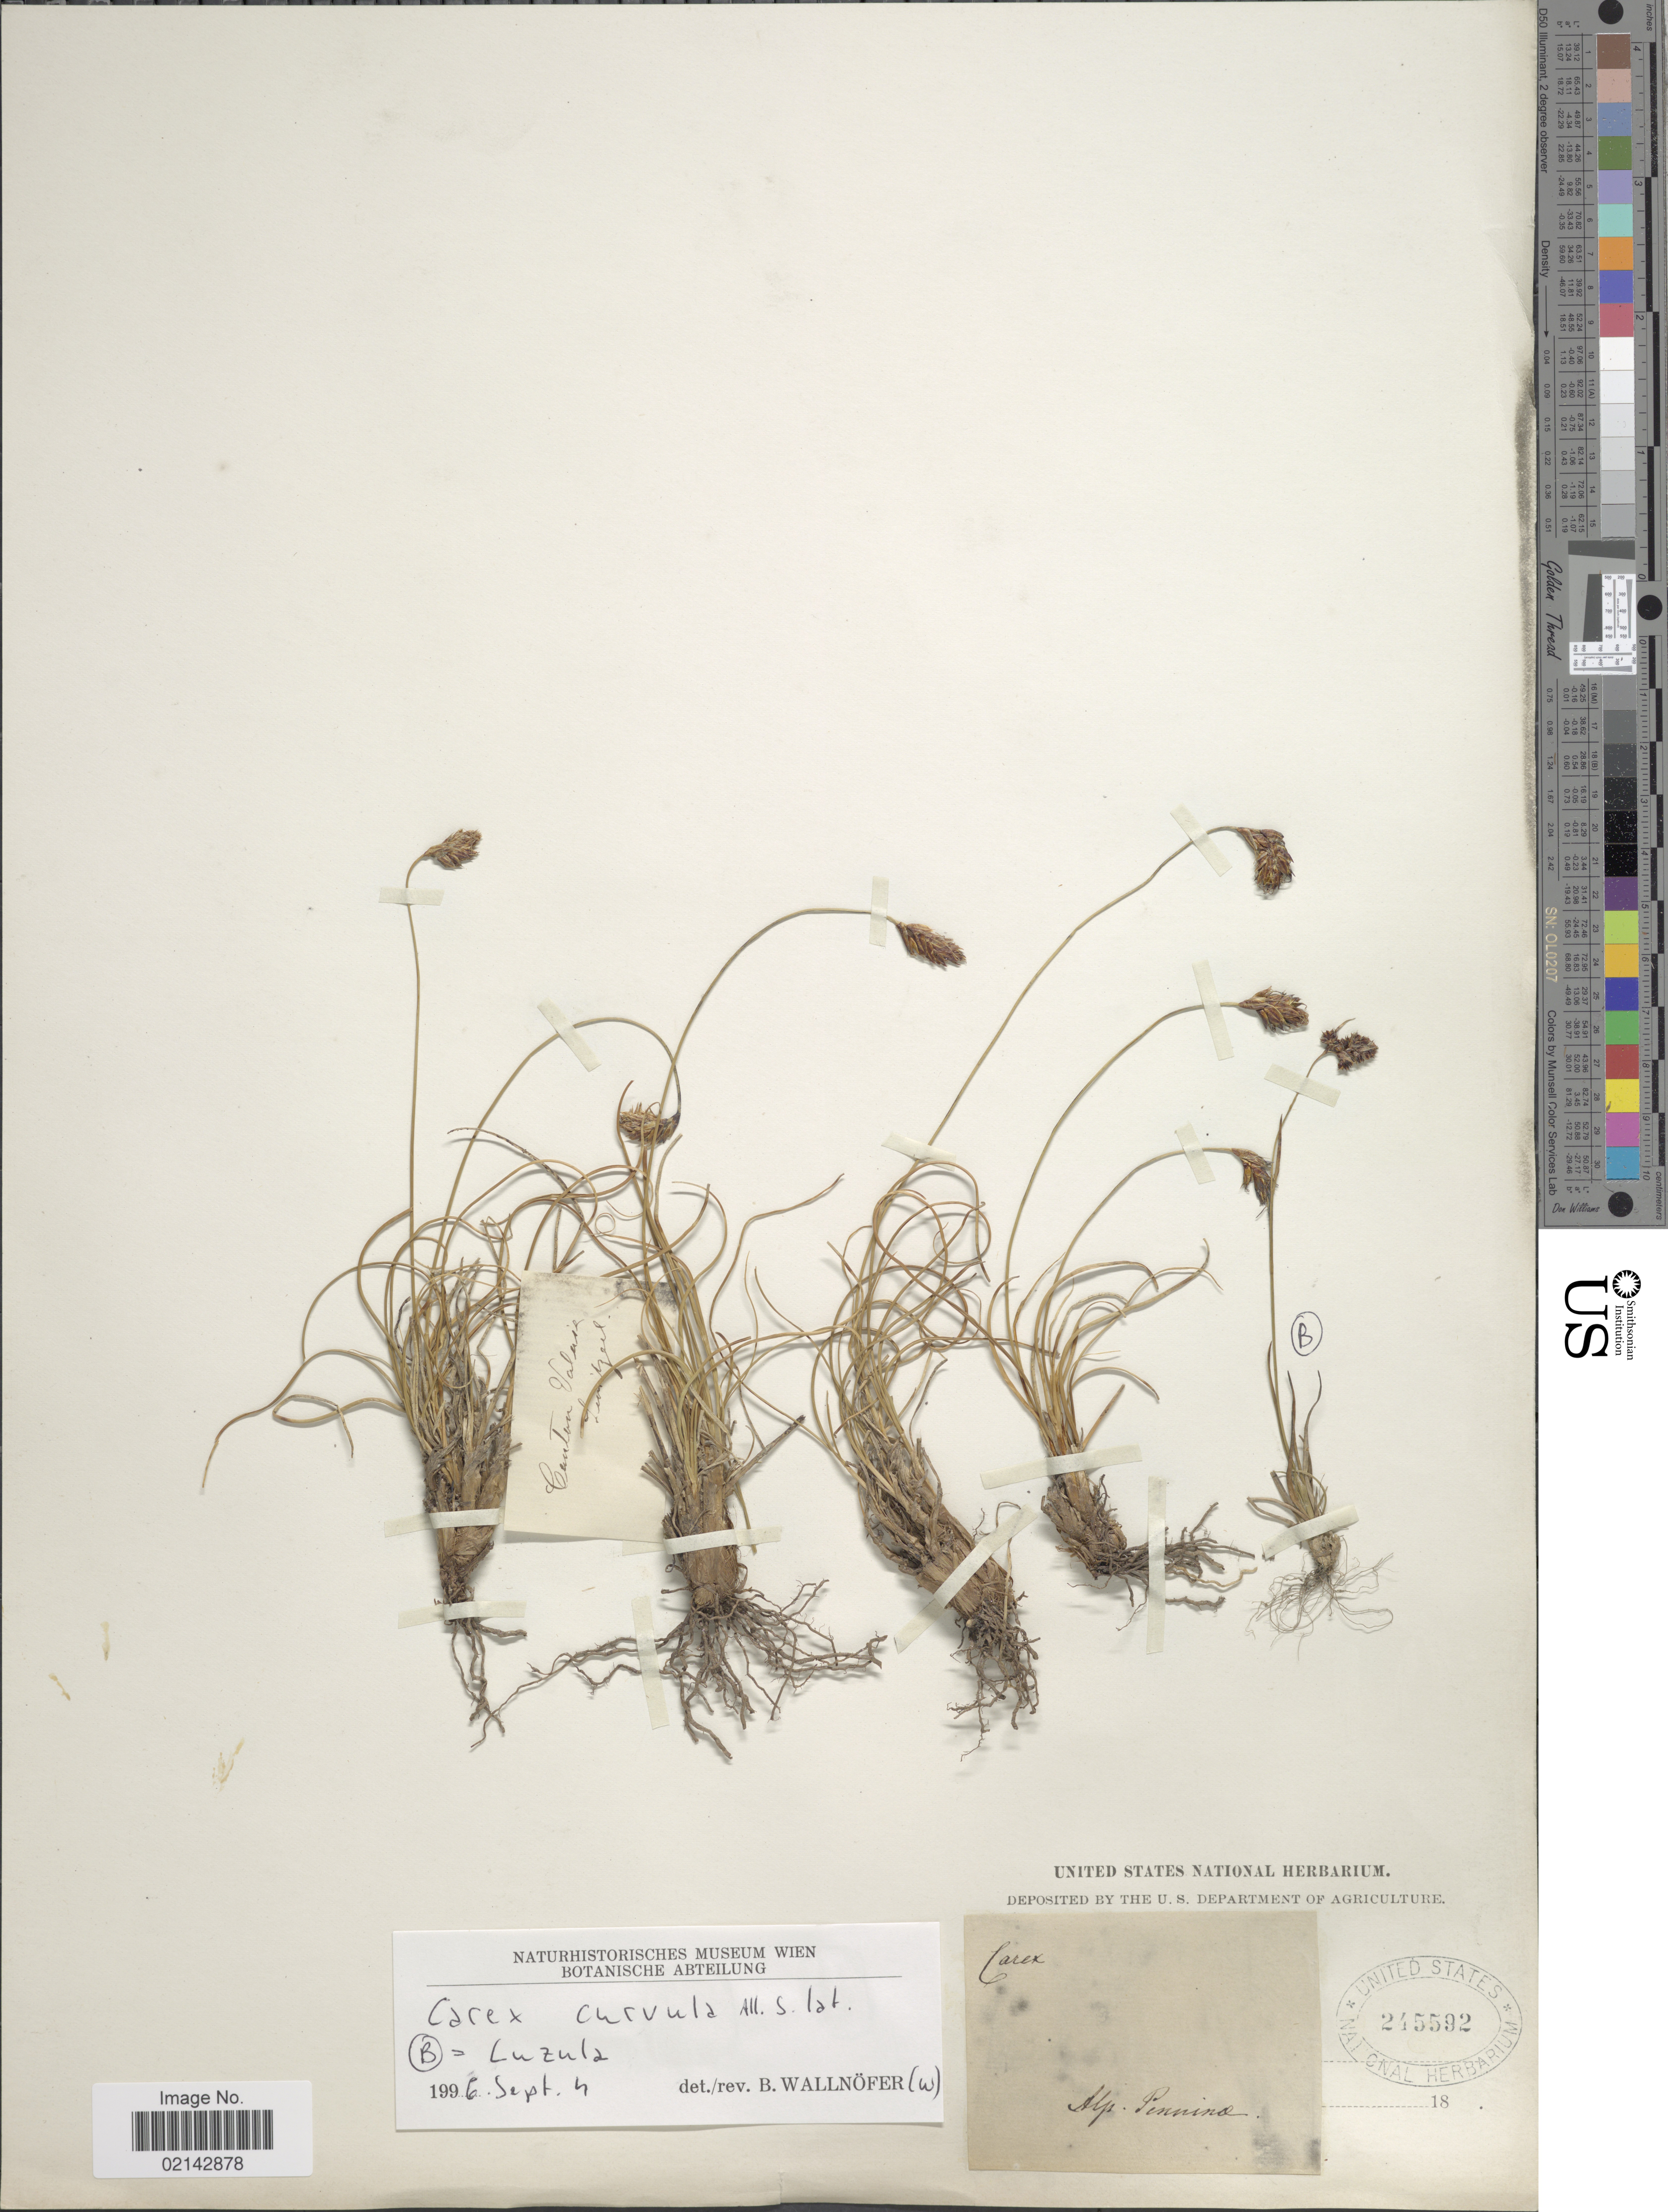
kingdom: Plantae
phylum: Tracheophyta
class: Liliopsida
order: Poales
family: Cyperaceae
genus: Carex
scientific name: Carex curvula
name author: All.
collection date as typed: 18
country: Switzerland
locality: Alp Pinnina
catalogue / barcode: US 245592